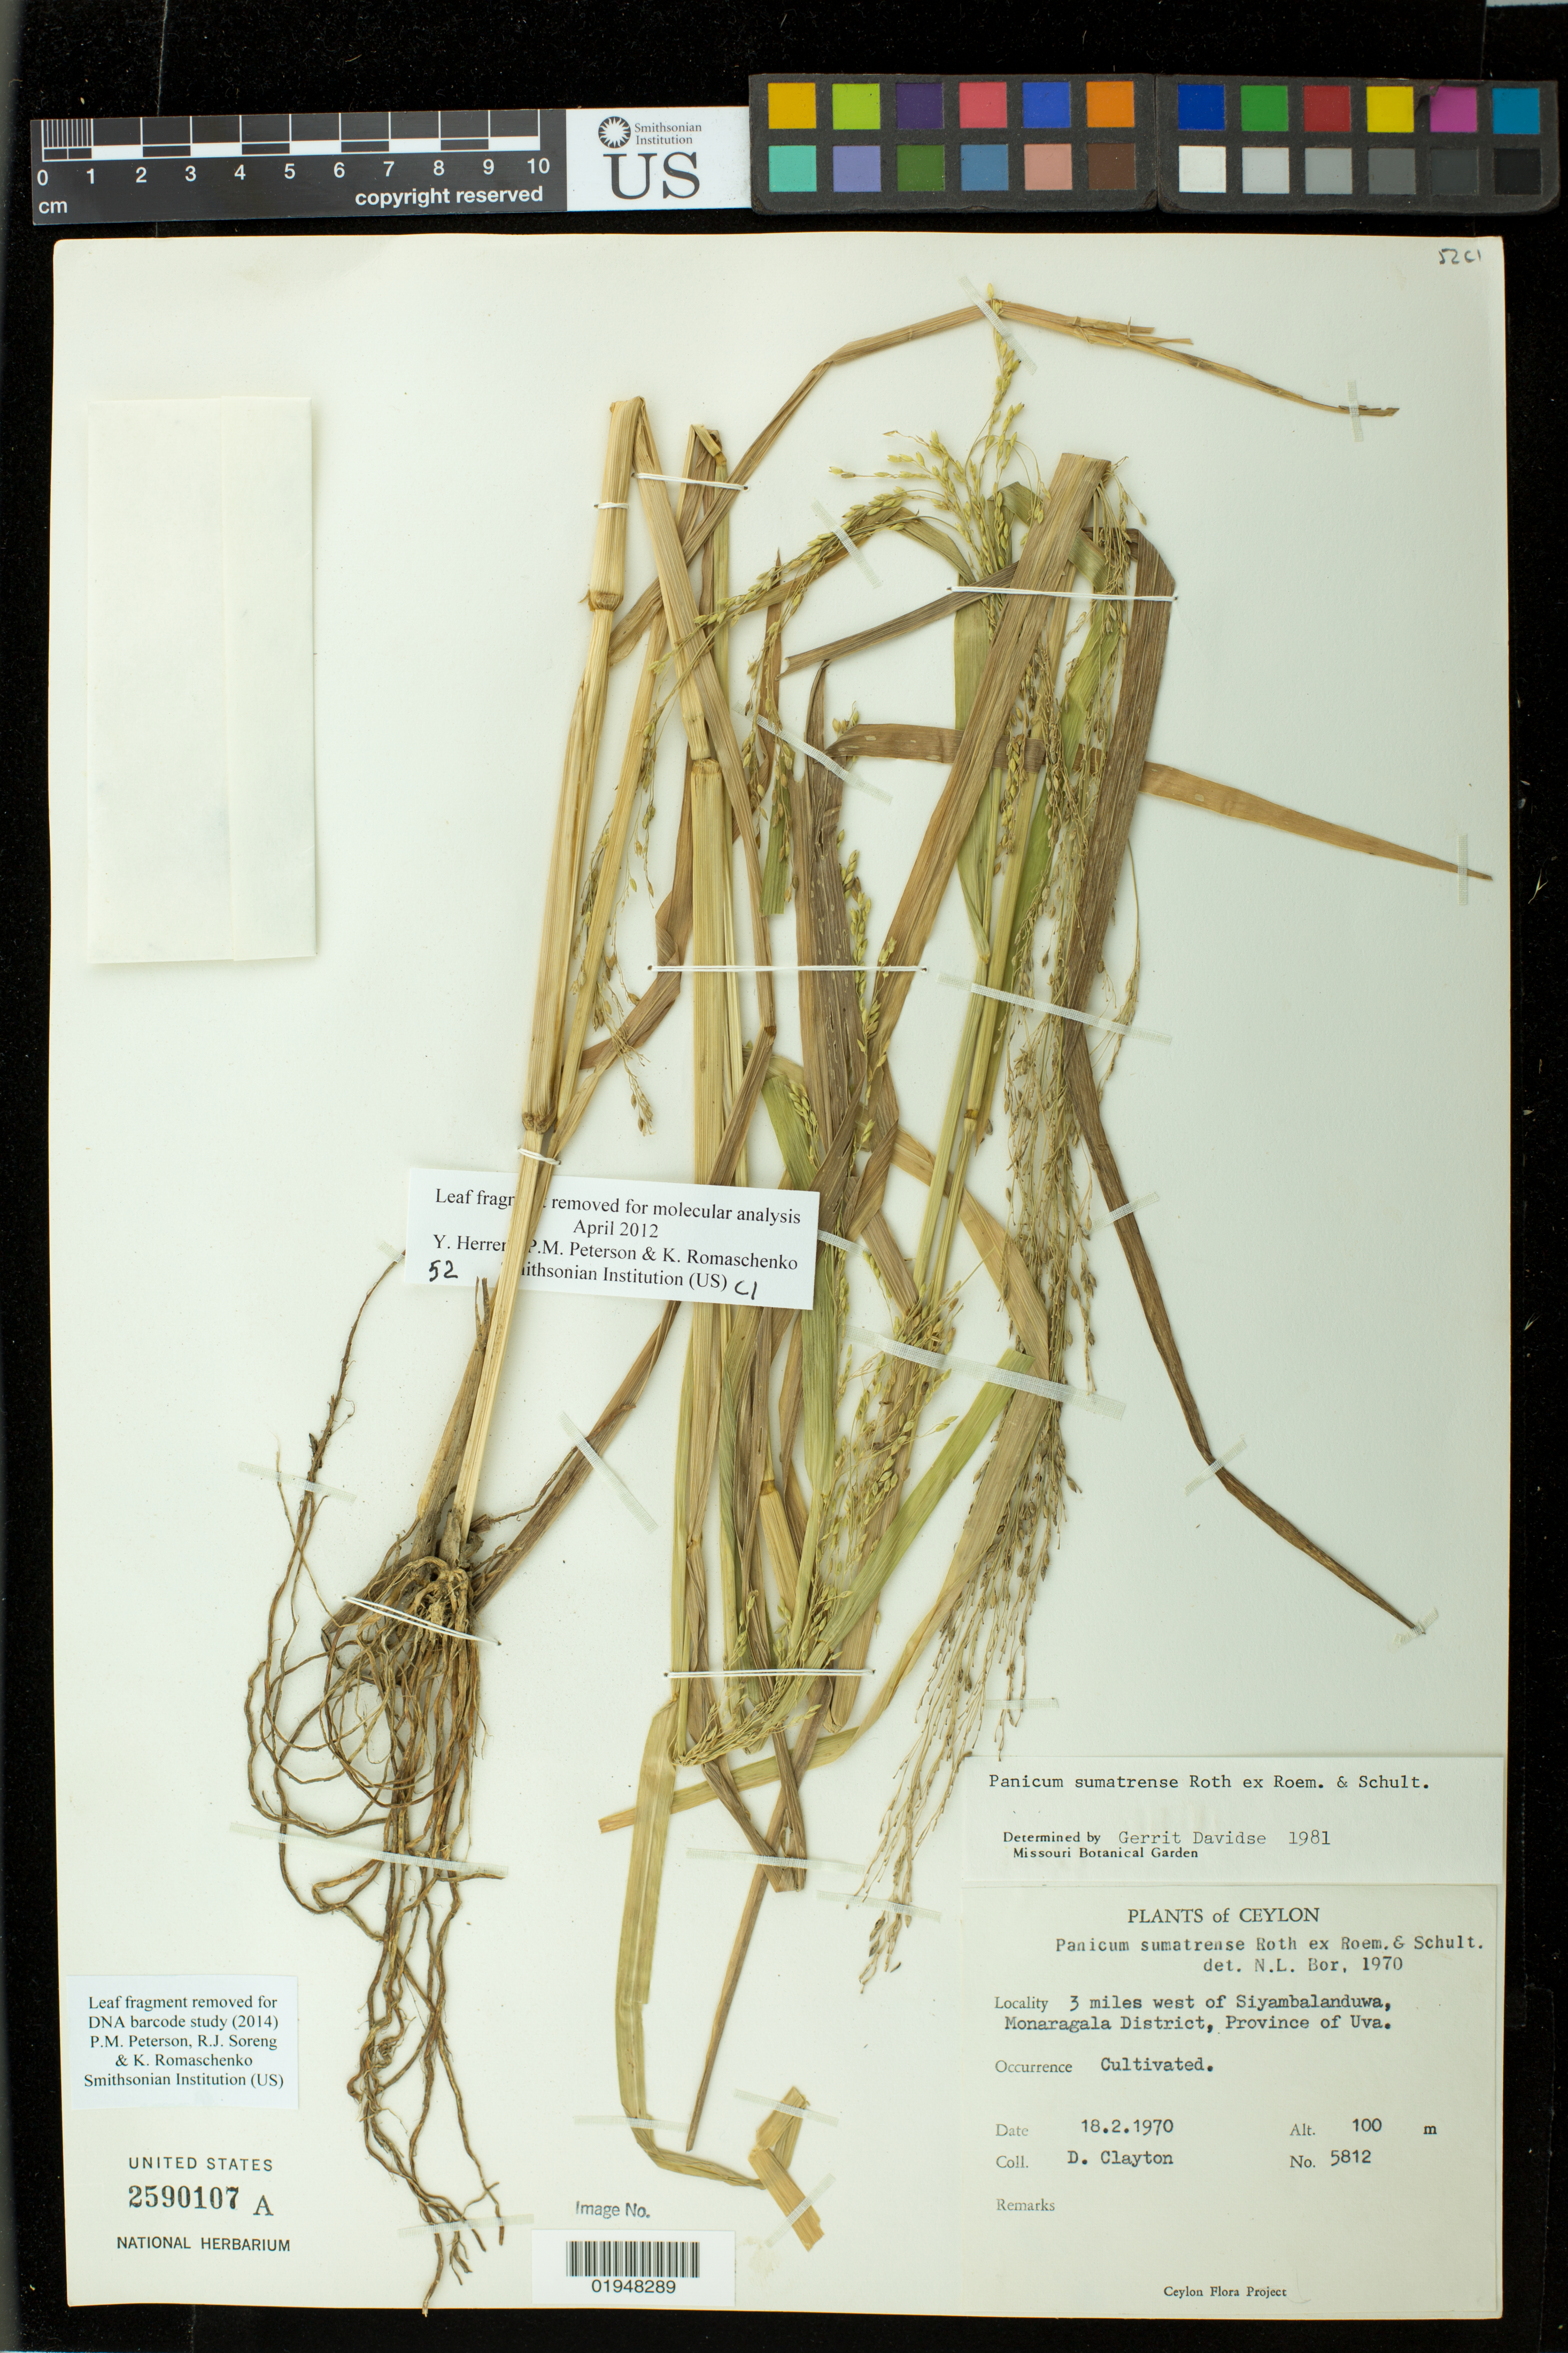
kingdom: Plantae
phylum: Tracheophyta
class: Liliopsida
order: Poales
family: Poaceae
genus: Panicum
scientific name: Panicum sumatrense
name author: P. Roth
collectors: D. Clayton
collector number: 5812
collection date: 1970-02-18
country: Sri Lanka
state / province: Uva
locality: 3 miles west of Siyambalanduwa, Monaragala District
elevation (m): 100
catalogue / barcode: US 2590107A